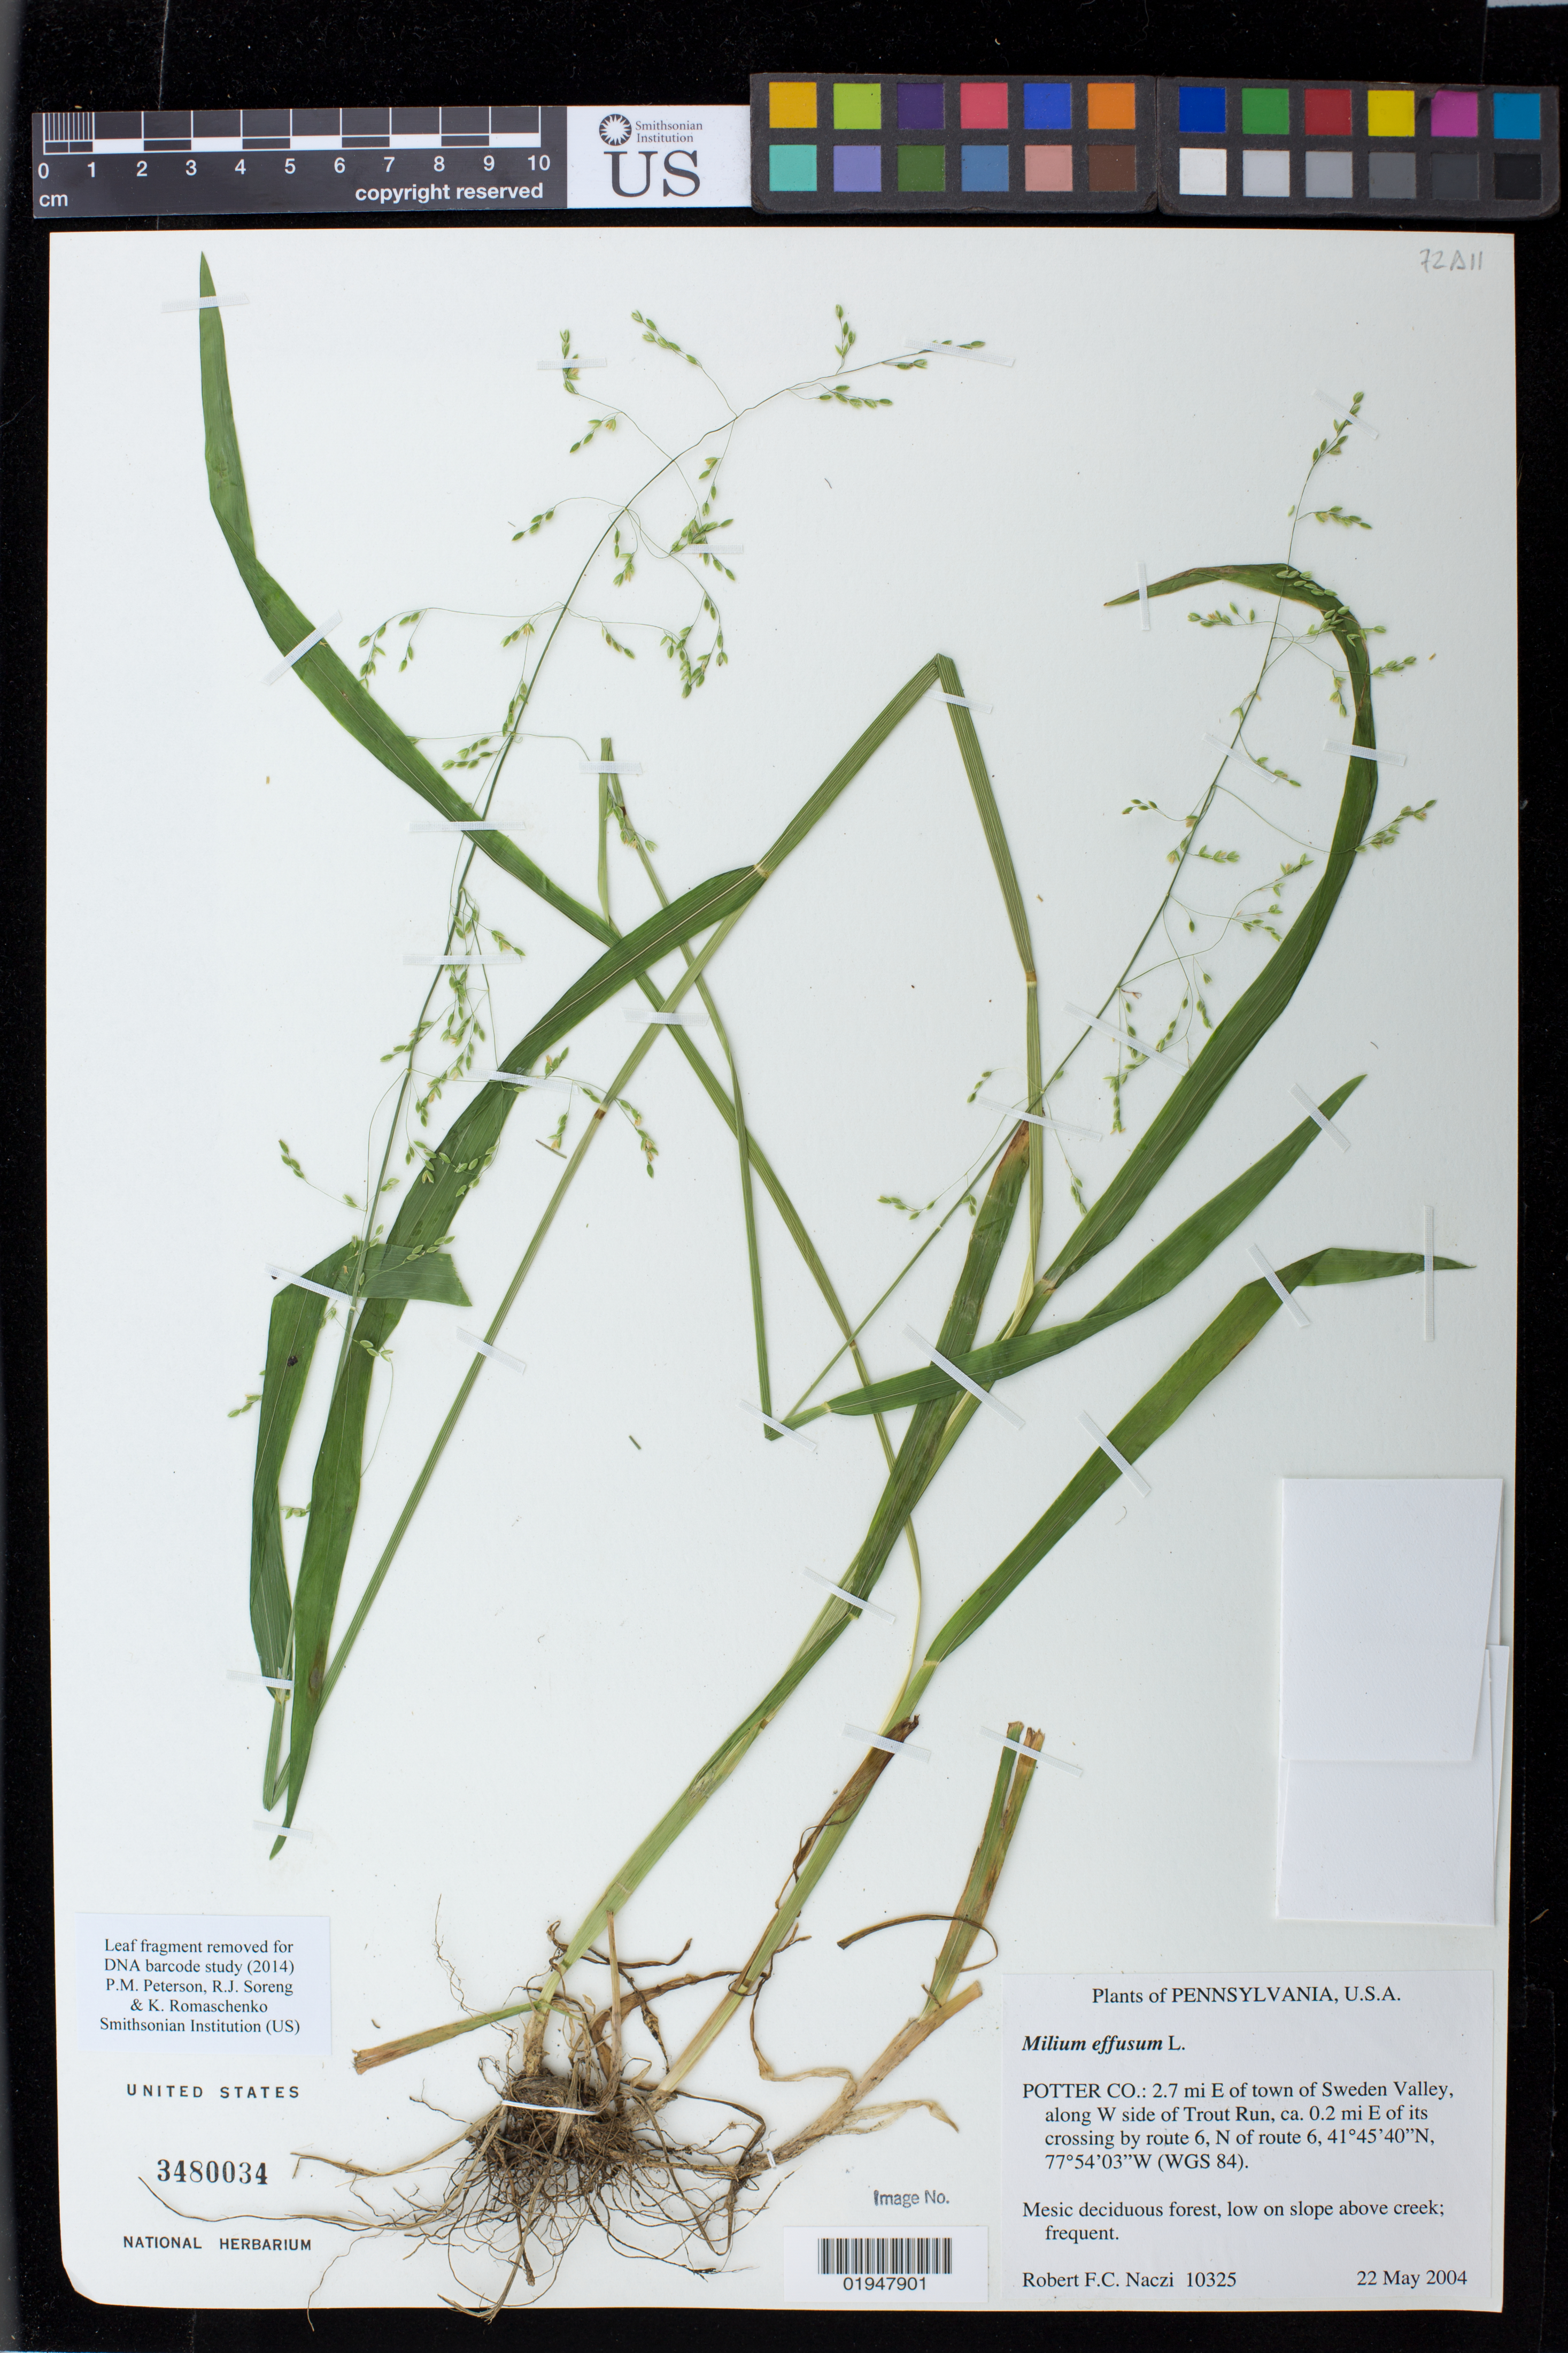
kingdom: Plantae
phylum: Tracheophyta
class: Liliopsida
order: Poales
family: Poaceae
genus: Milium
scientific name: Milium effusum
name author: L.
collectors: R. F. C. Naczi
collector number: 10325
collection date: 2004-05-22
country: United States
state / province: Pennsylvania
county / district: Potter County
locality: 2.7 mi E of town of Sweden Valley, along W side of Trout Run, ca. 0.2 mi E of its crossing by route 6, N of route 6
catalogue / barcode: US 3480034